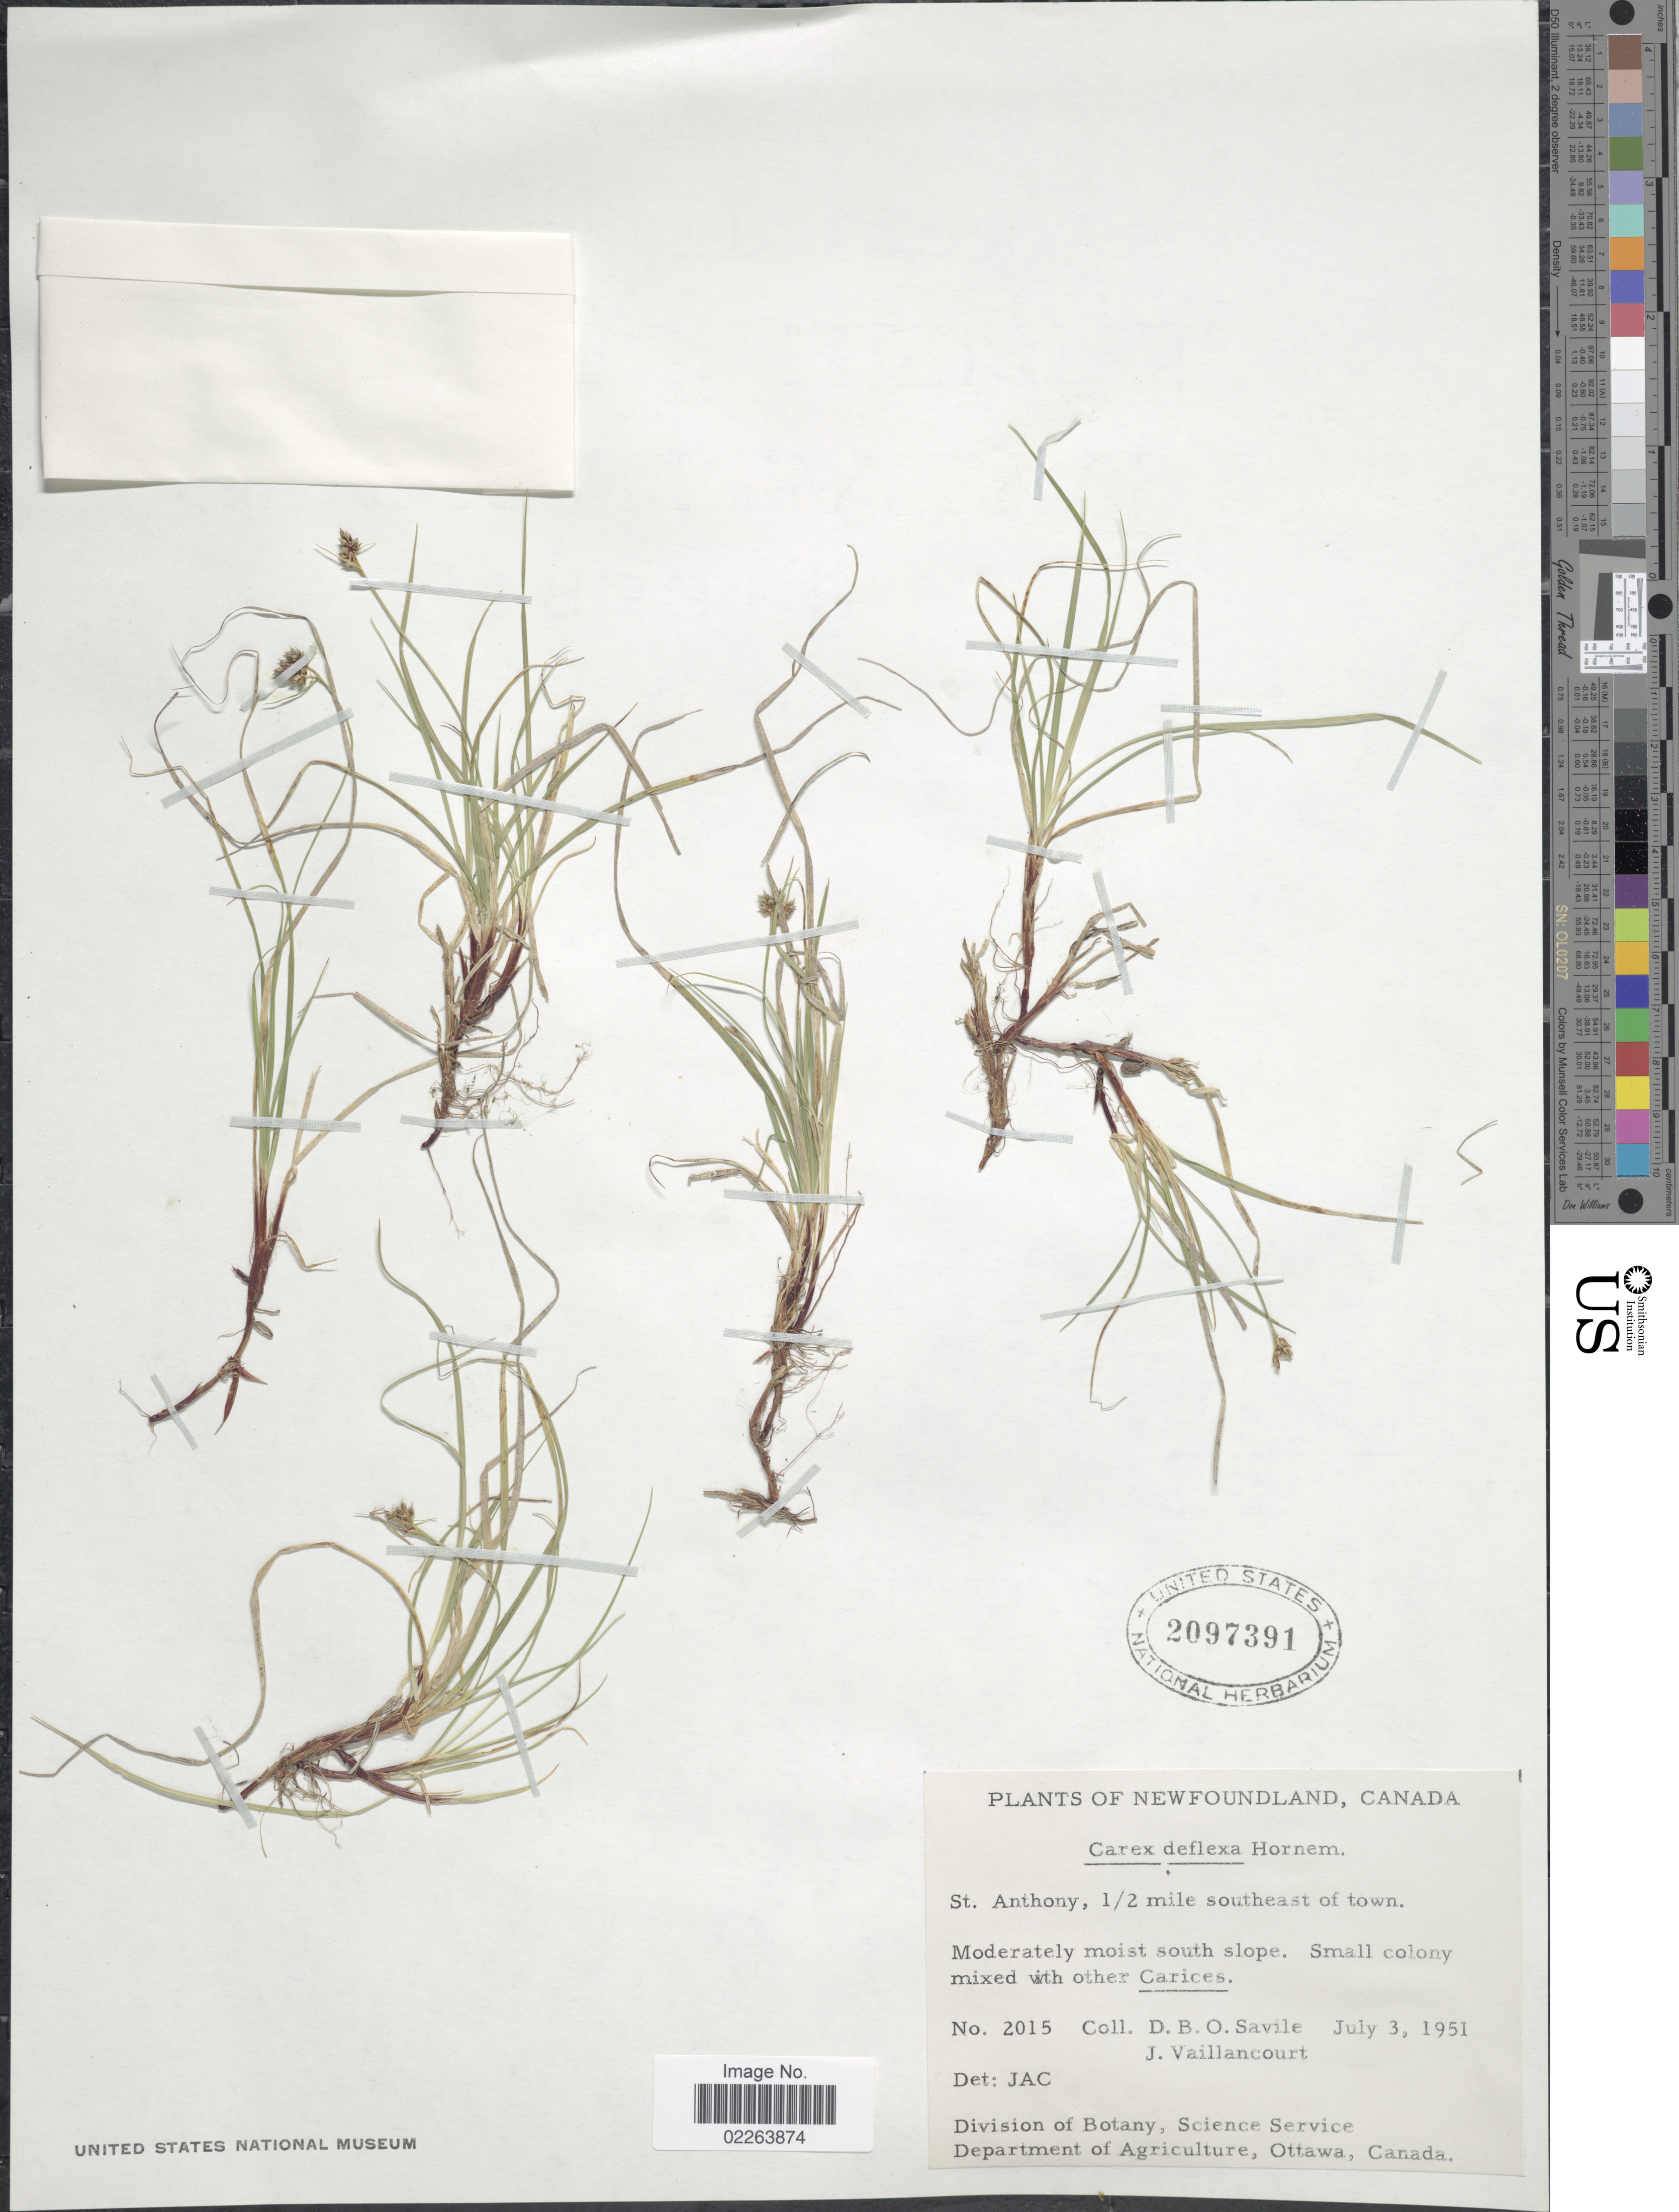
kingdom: Plantae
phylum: Tracheophyta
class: Liliopsida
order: Poales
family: Cyperaceae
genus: Carex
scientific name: Carex deflexa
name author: Hornem.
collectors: D. Savile & J. Vaillancourt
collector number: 2015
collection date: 1951-07-03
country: Canada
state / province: Newfoundland and Labrador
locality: St. Anthony, ½ mile southeast of town, Moderately moist south slope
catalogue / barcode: US 2097391